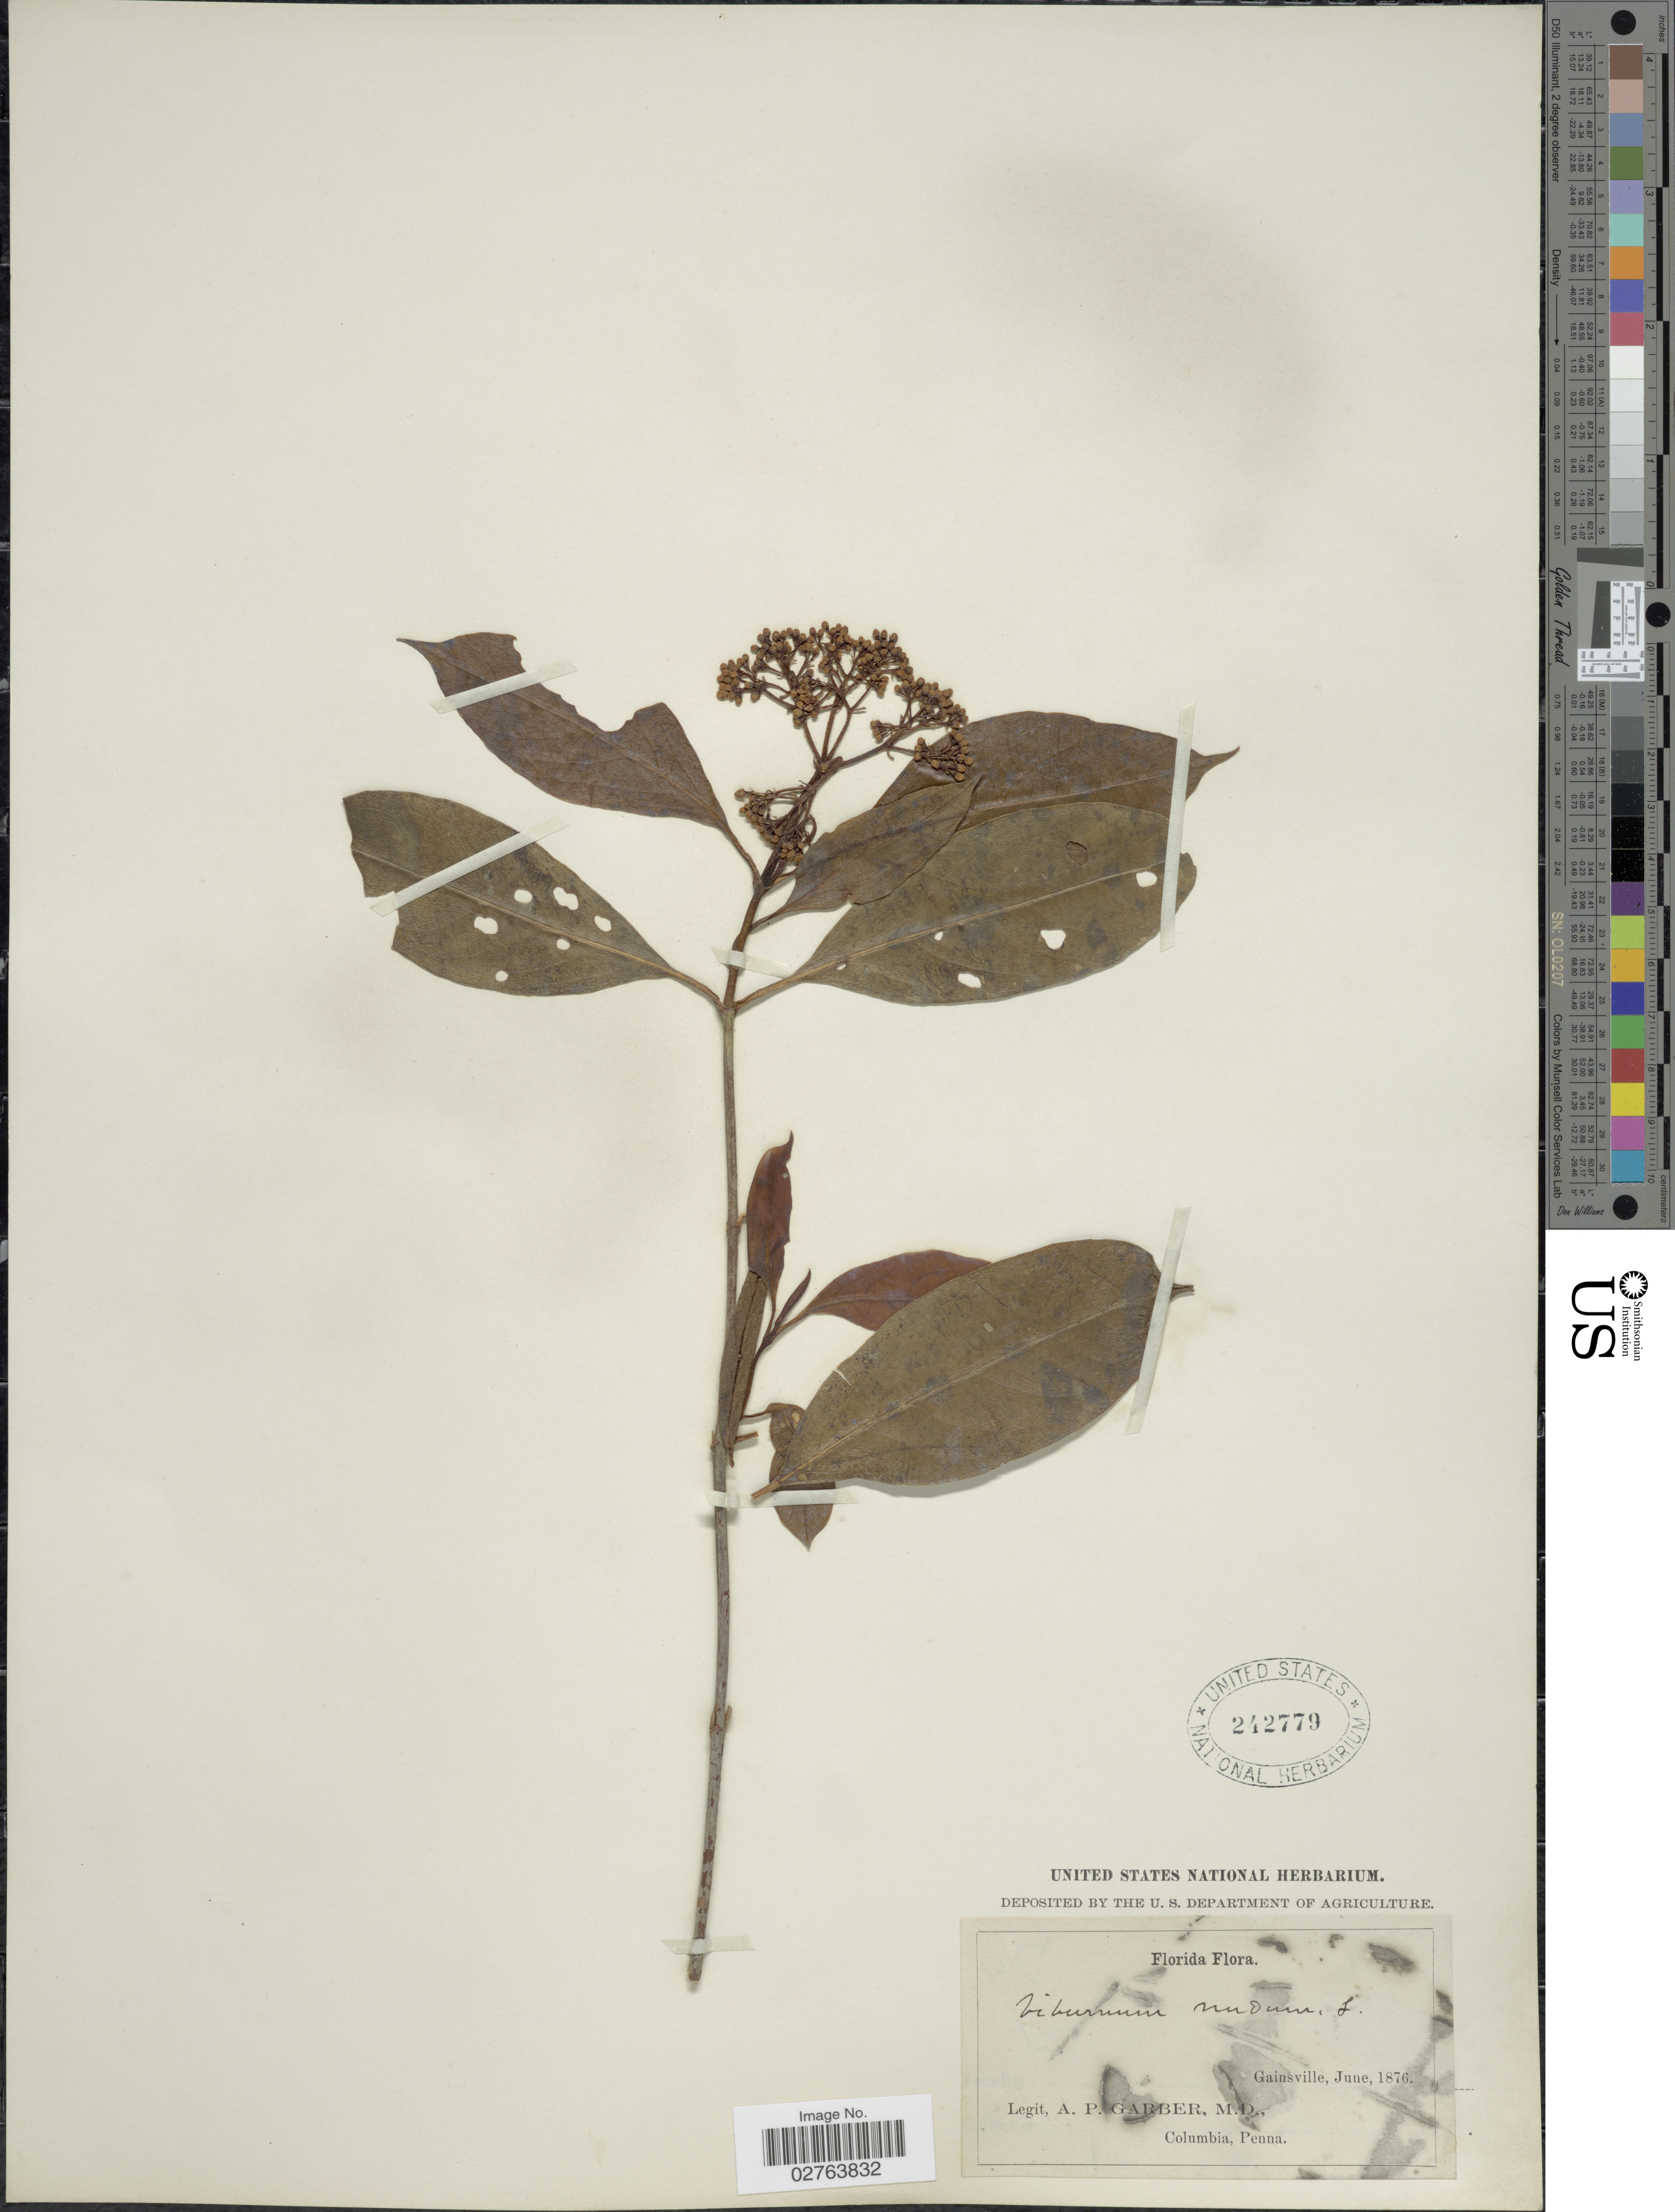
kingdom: Plantae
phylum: Tracheophyta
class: Magnoliopsida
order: Dipsacales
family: Viburnaceae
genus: Viburnum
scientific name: Viburnum nudum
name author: L.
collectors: A. P. Garber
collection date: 1876-06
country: United States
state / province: Florida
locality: Gainsville.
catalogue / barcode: US 242779